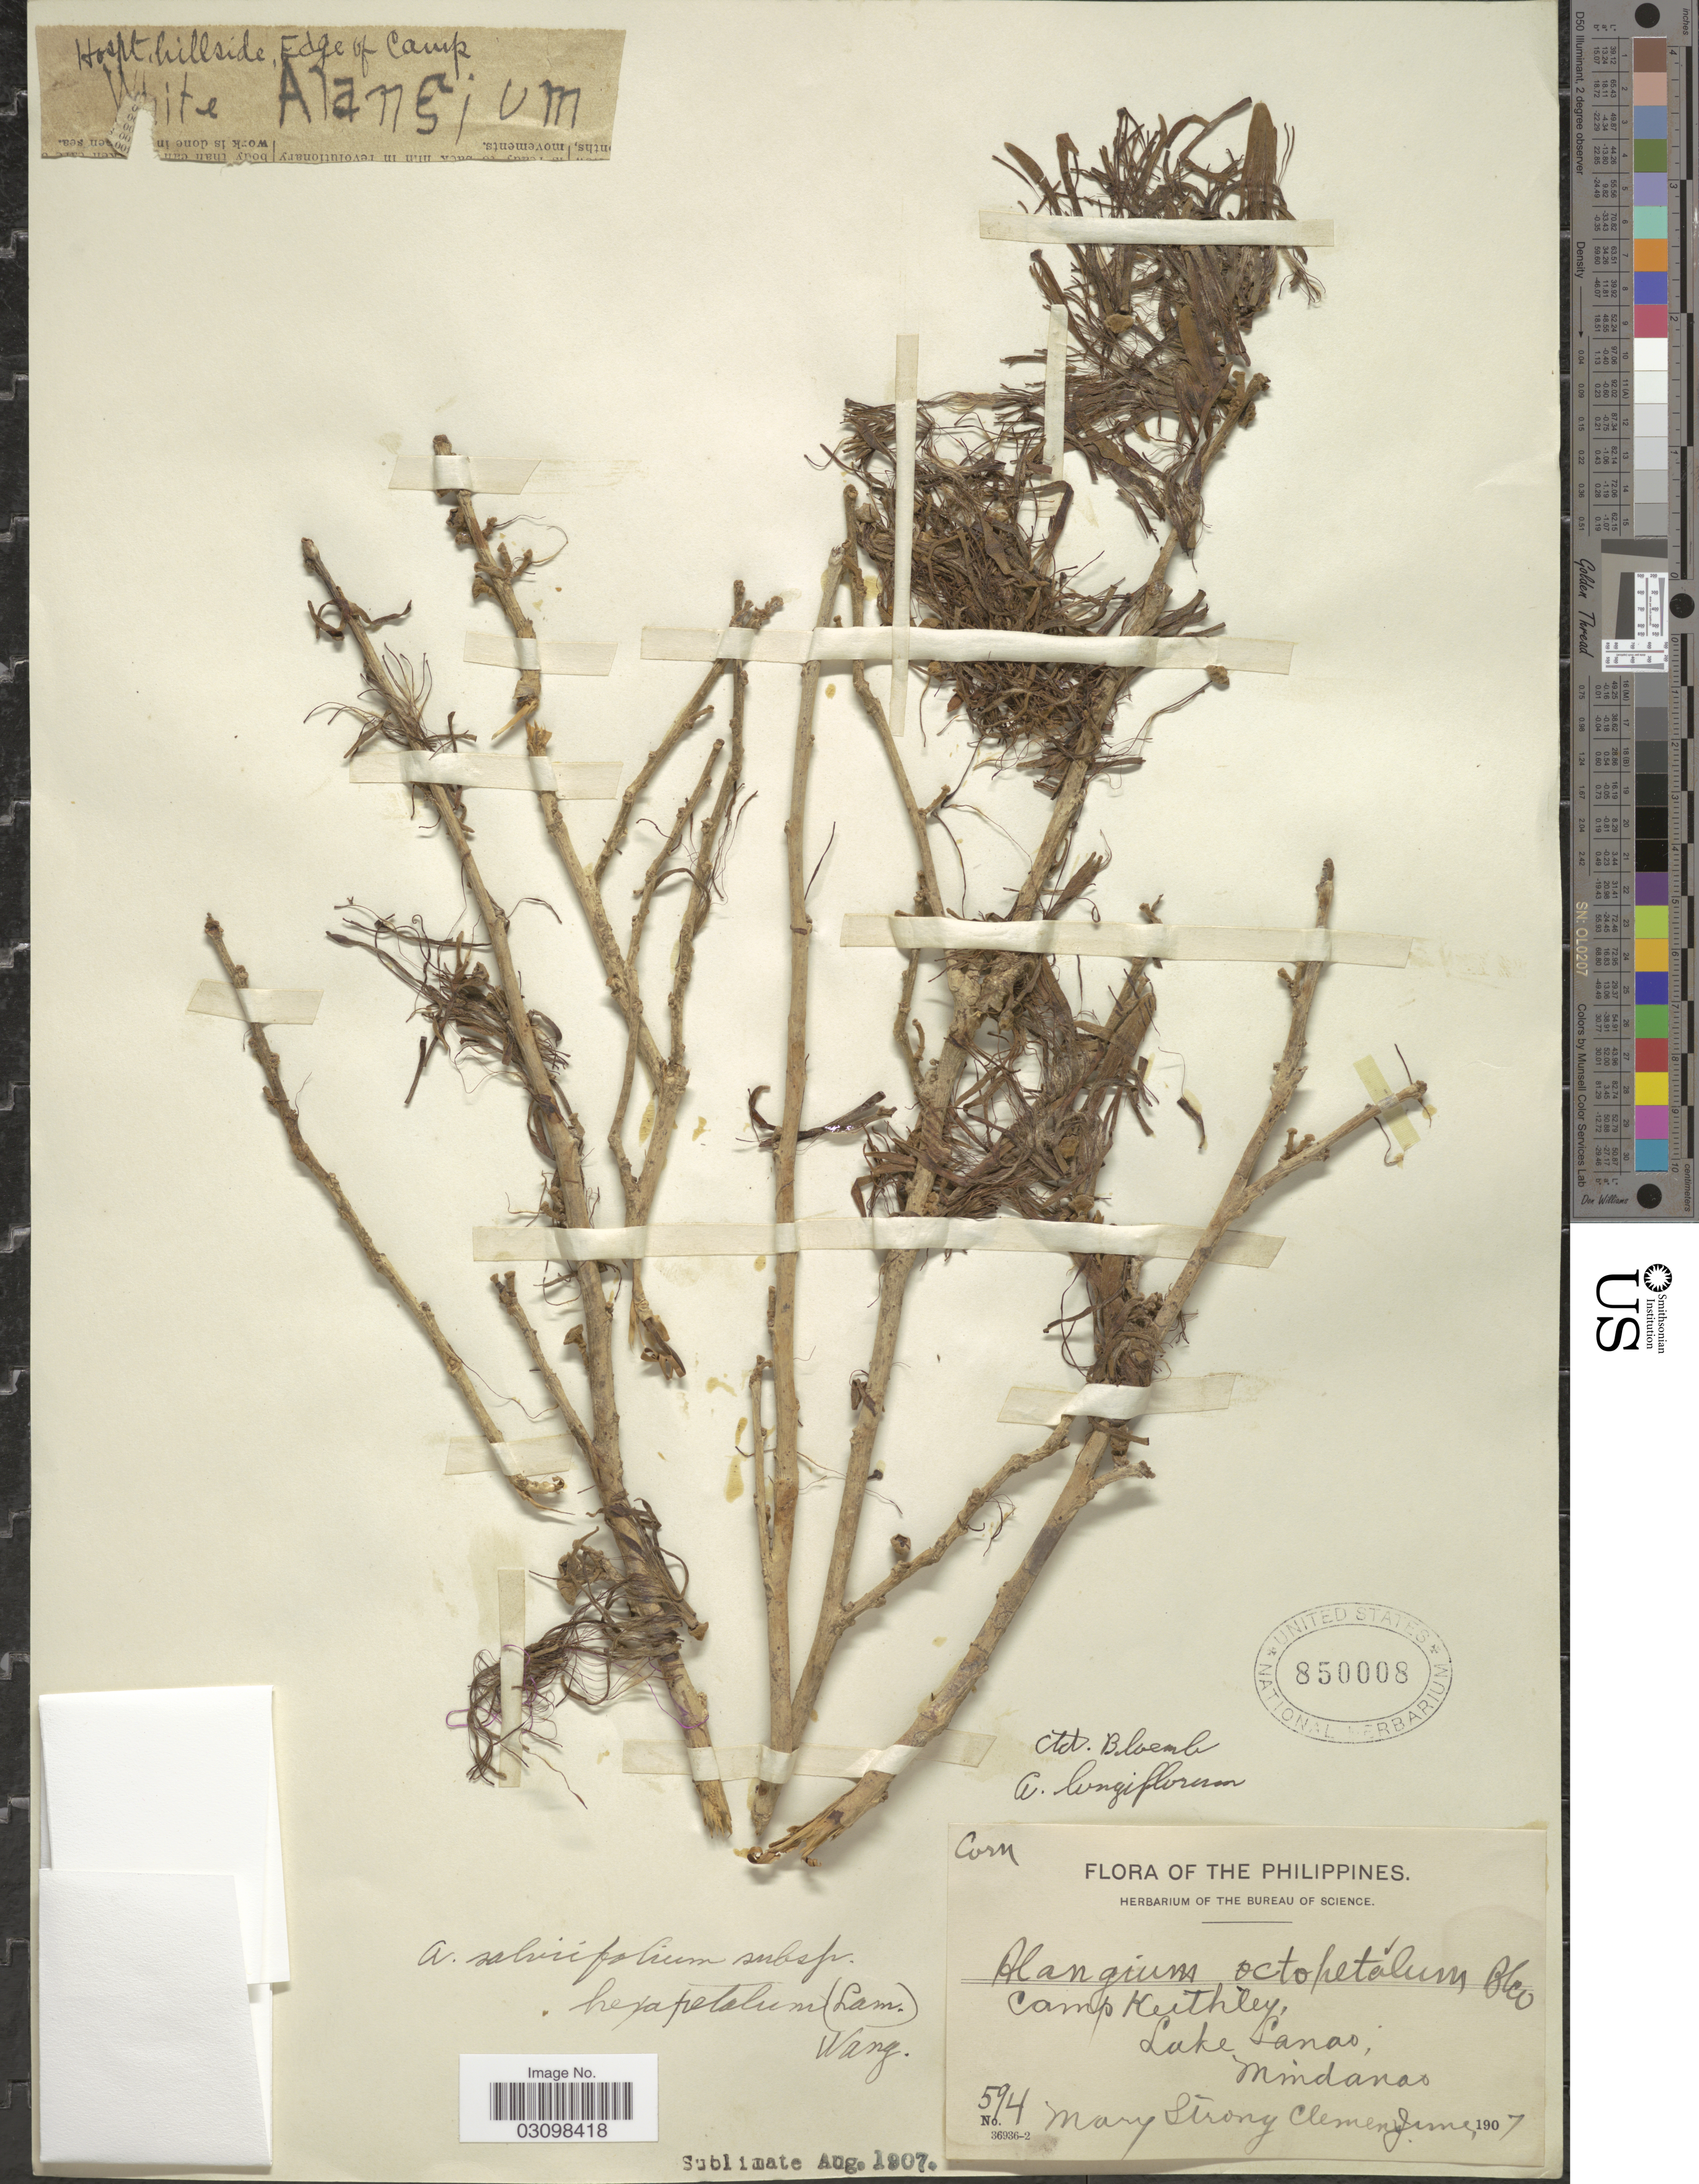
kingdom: Plantae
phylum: Tracheophyta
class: Magnoliopsida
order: Cornales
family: Cornaceae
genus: Alangium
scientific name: Alangium longiflorum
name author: Merr.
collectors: M. S. Clemens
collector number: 594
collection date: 1907-06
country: Philippines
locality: Camp Keithley, Lake Lanao, Mindanao.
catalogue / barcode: US 850008